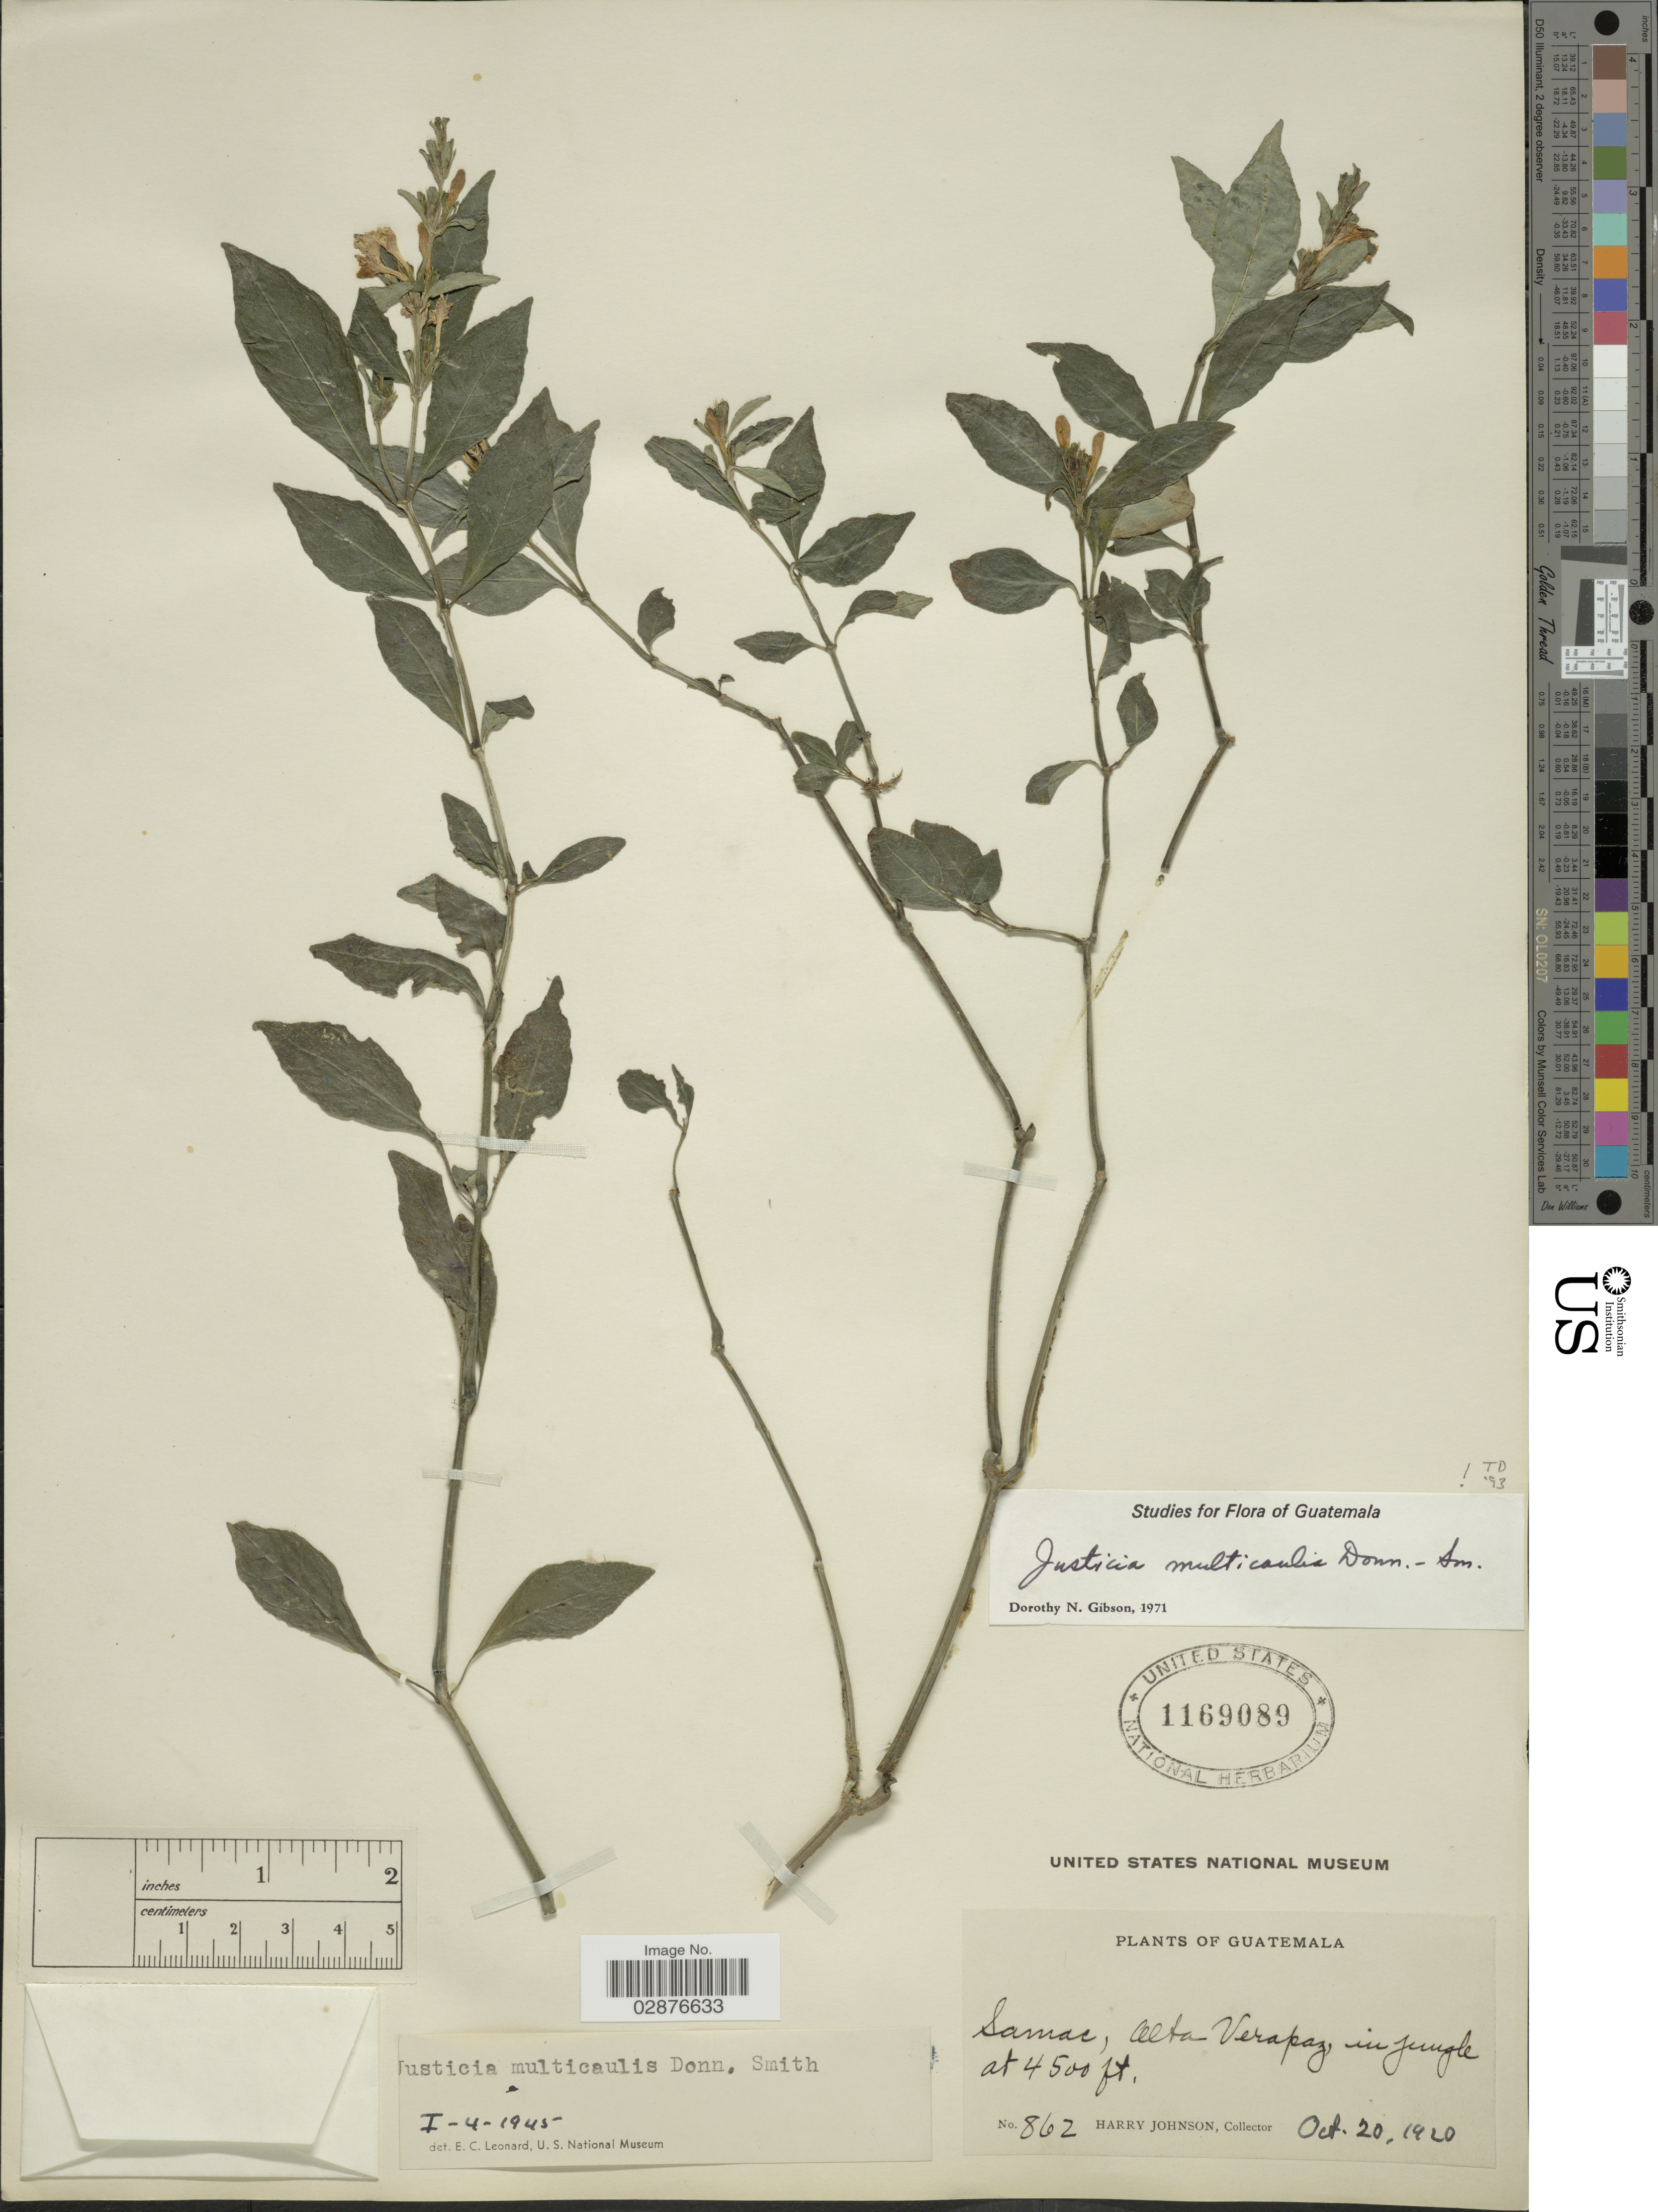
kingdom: Plantae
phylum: Tracheophyta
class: Magnoliopsida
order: Lamiales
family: Acanthaceae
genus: Justicia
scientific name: Justicia multicaulis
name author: Donn. Sm.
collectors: H. Johnson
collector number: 862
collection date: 1920-10-20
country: Guatemala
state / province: Alta Verapaz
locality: Samac.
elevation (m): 1372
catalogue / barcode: US 1169089